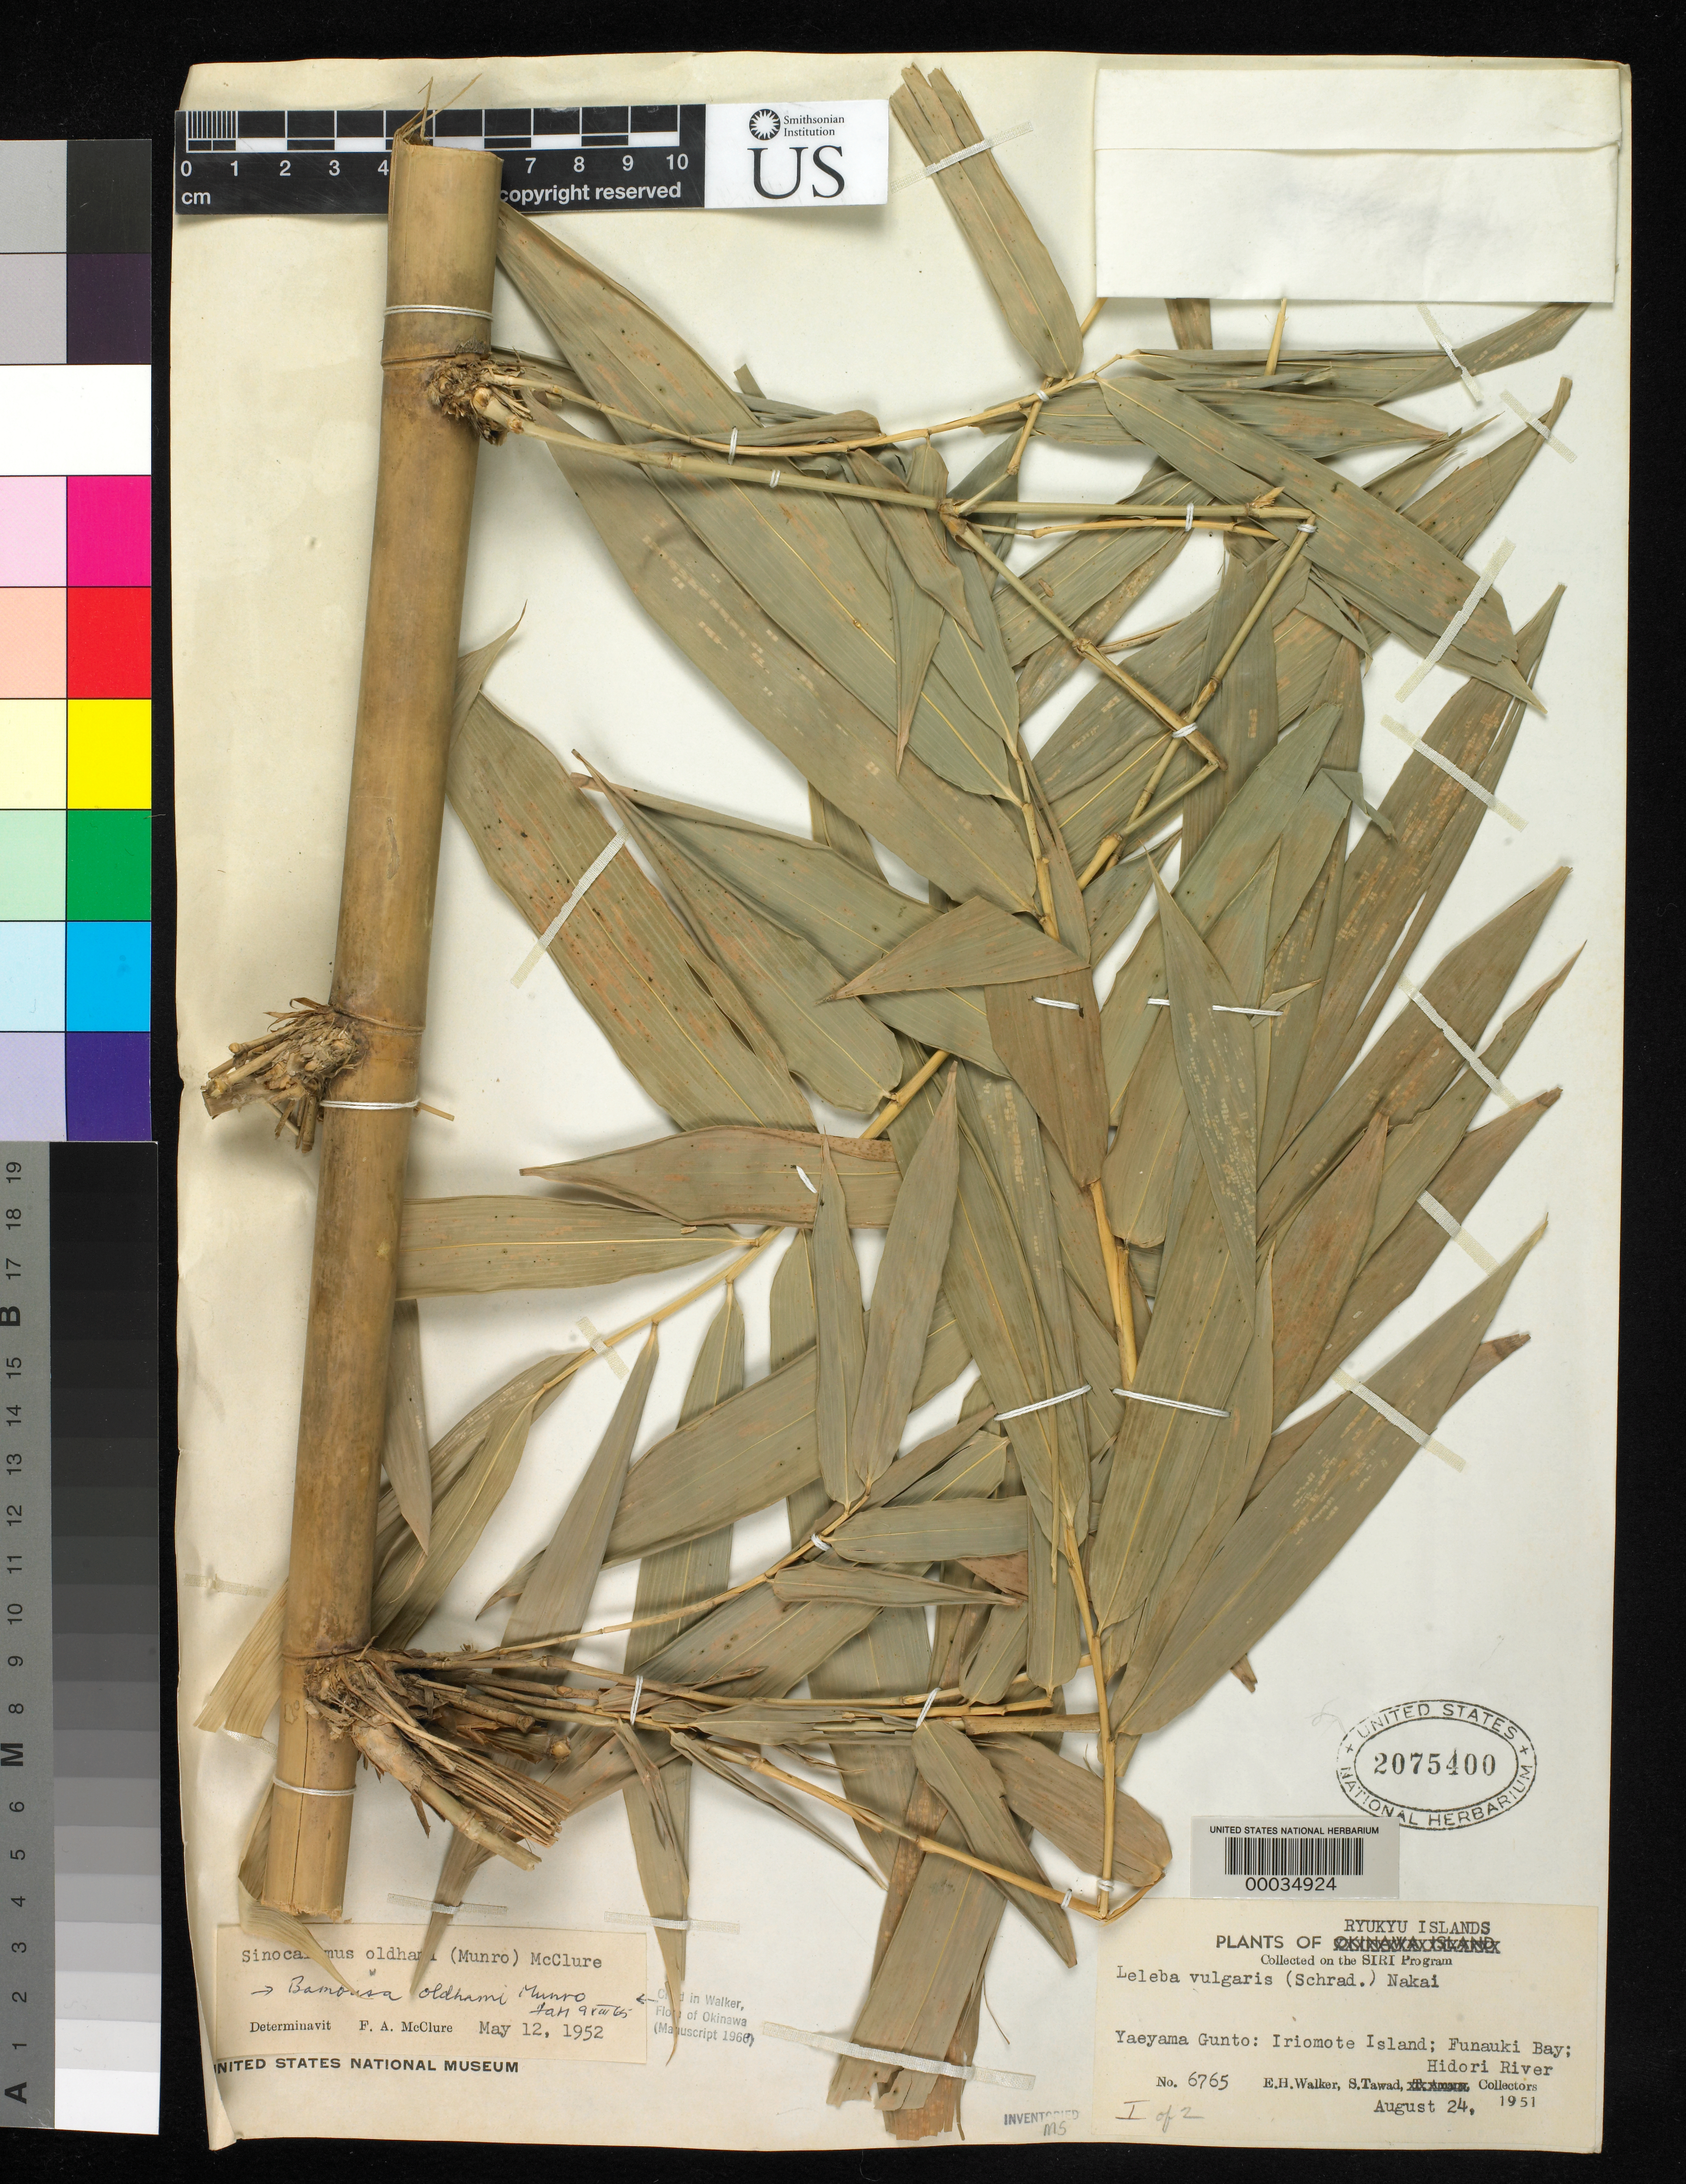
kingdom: Plantae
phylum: Tracheophyta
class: Liliopsida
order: Poales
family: Poaceae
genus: Bambusa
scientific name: Bambusa oldhamii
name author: Munro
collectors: E. H. Walker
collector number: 6765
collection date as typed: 24 Aug 1951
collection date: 1951-08-24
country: Japan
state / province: Okinawa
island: Iriomote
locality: Yaeyama gunto, iriomoto island [SAKISHIMA IS.]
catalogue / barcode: US 2075400